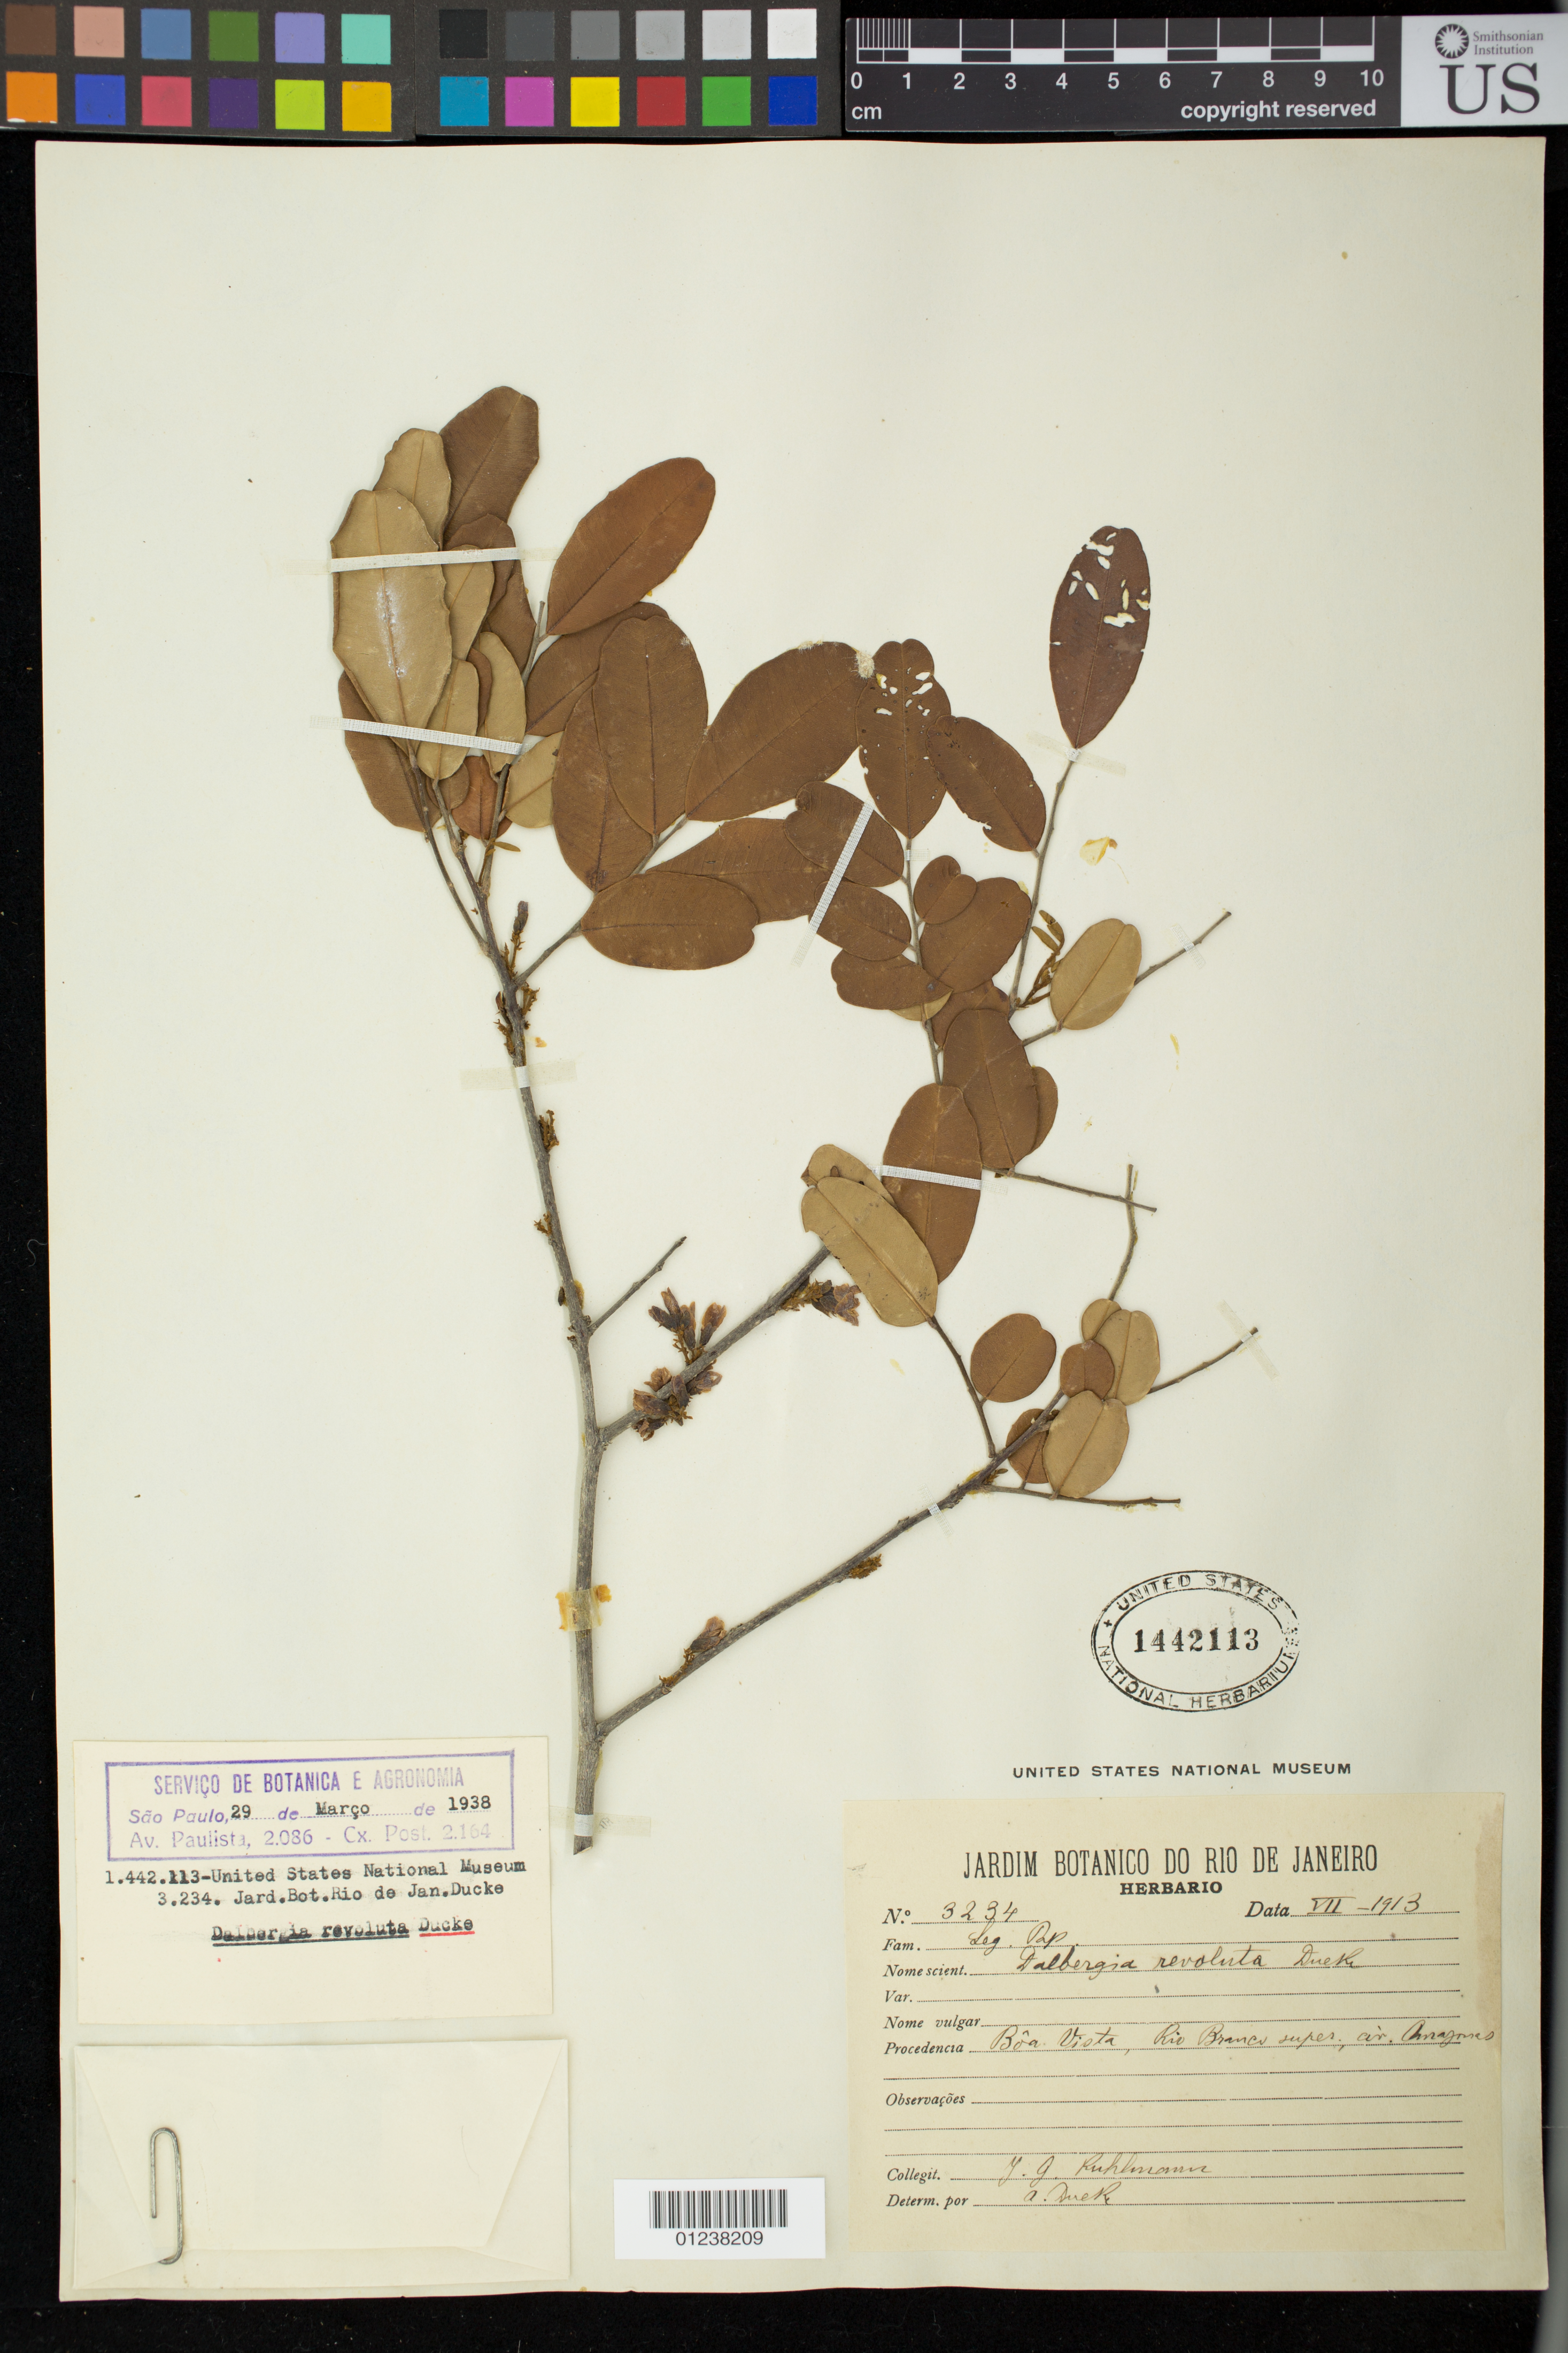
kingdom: Plantae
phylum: Tracheophyta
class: Magnoliopsida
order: Fabales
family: Fabaceae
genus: Dalbergia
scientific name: Dalbergia glauca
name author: (Desv.) Amshoff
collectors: J. G. Ruhlmann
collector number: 3234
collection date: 1913-07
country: Brazil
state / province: Roraima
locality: Boa Vista, Rio Branca super, an Amazonas.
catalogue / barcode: US 1442113